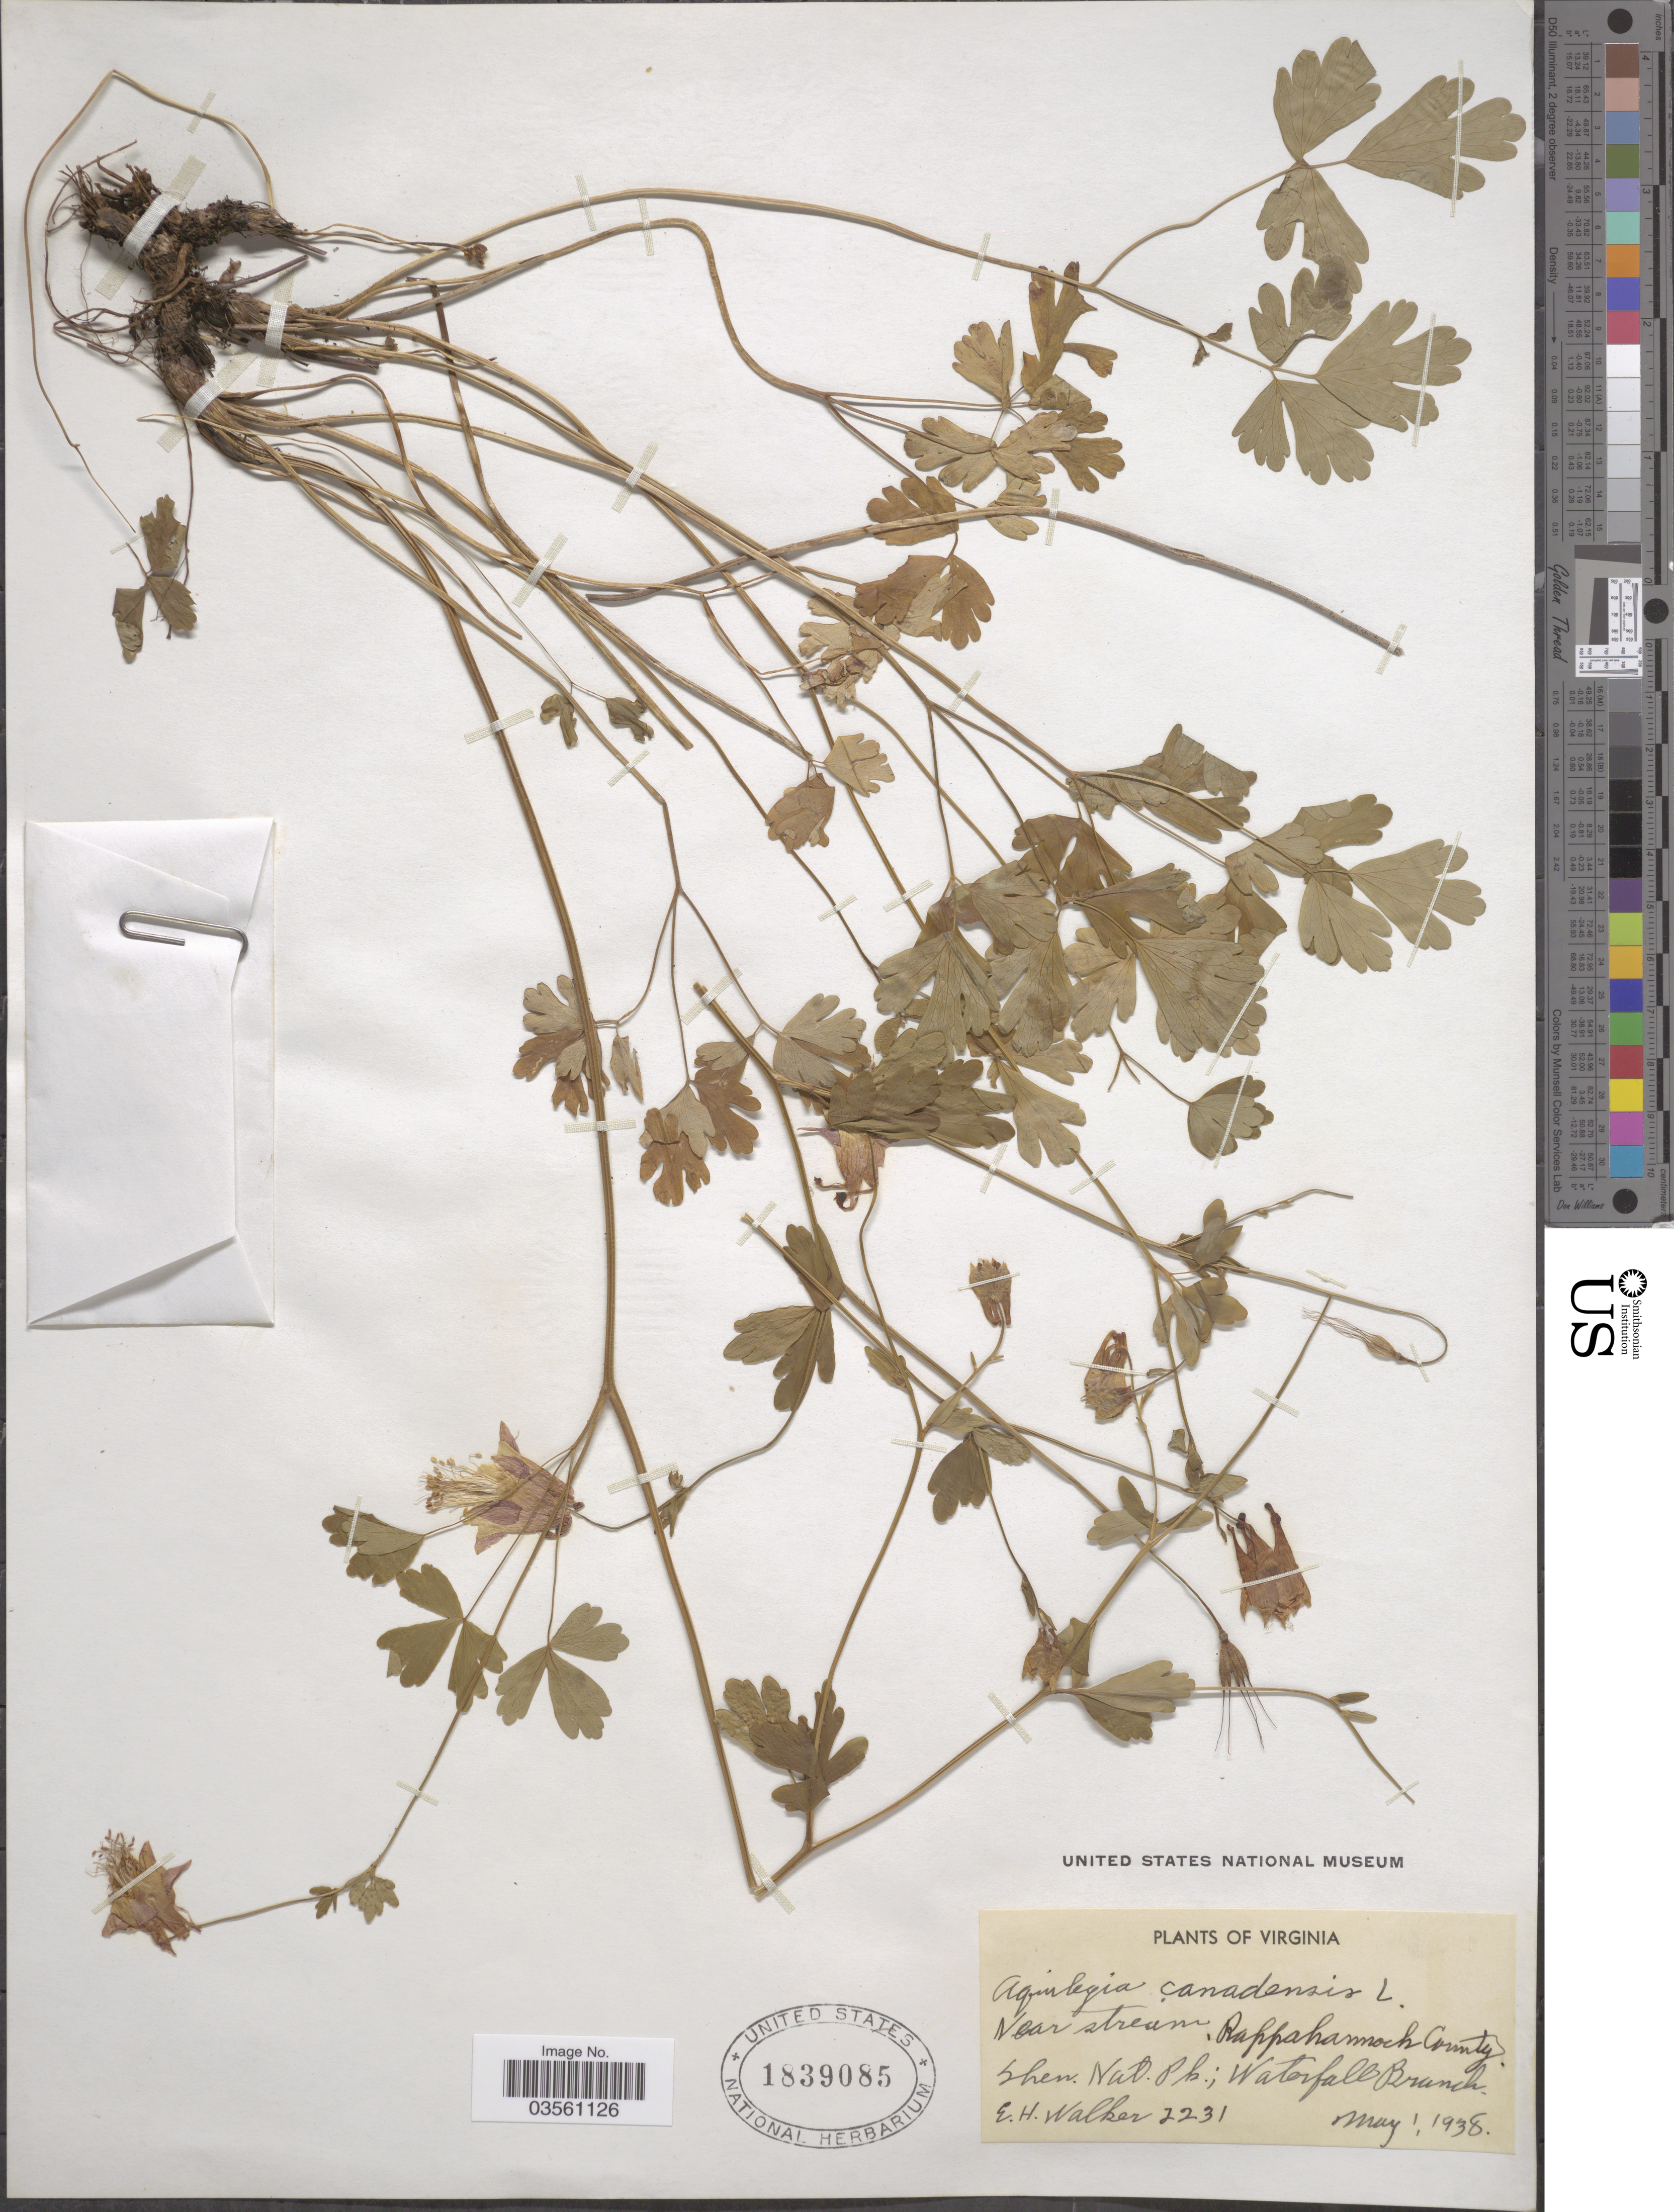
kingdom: Plantae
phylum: Tracheophyta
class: Magnoliopsida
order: Ranunculales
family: Ranunculaceae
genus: Aquilegia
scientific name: Aquilegia canadensis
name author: L.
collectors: E. H. Walker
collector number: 2231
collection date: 1938-05-01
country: United States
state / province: Virginia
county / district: Rappahannock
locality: Shen. Nat. Pk.; Waterfall Brunch.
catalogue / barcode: US 1839085